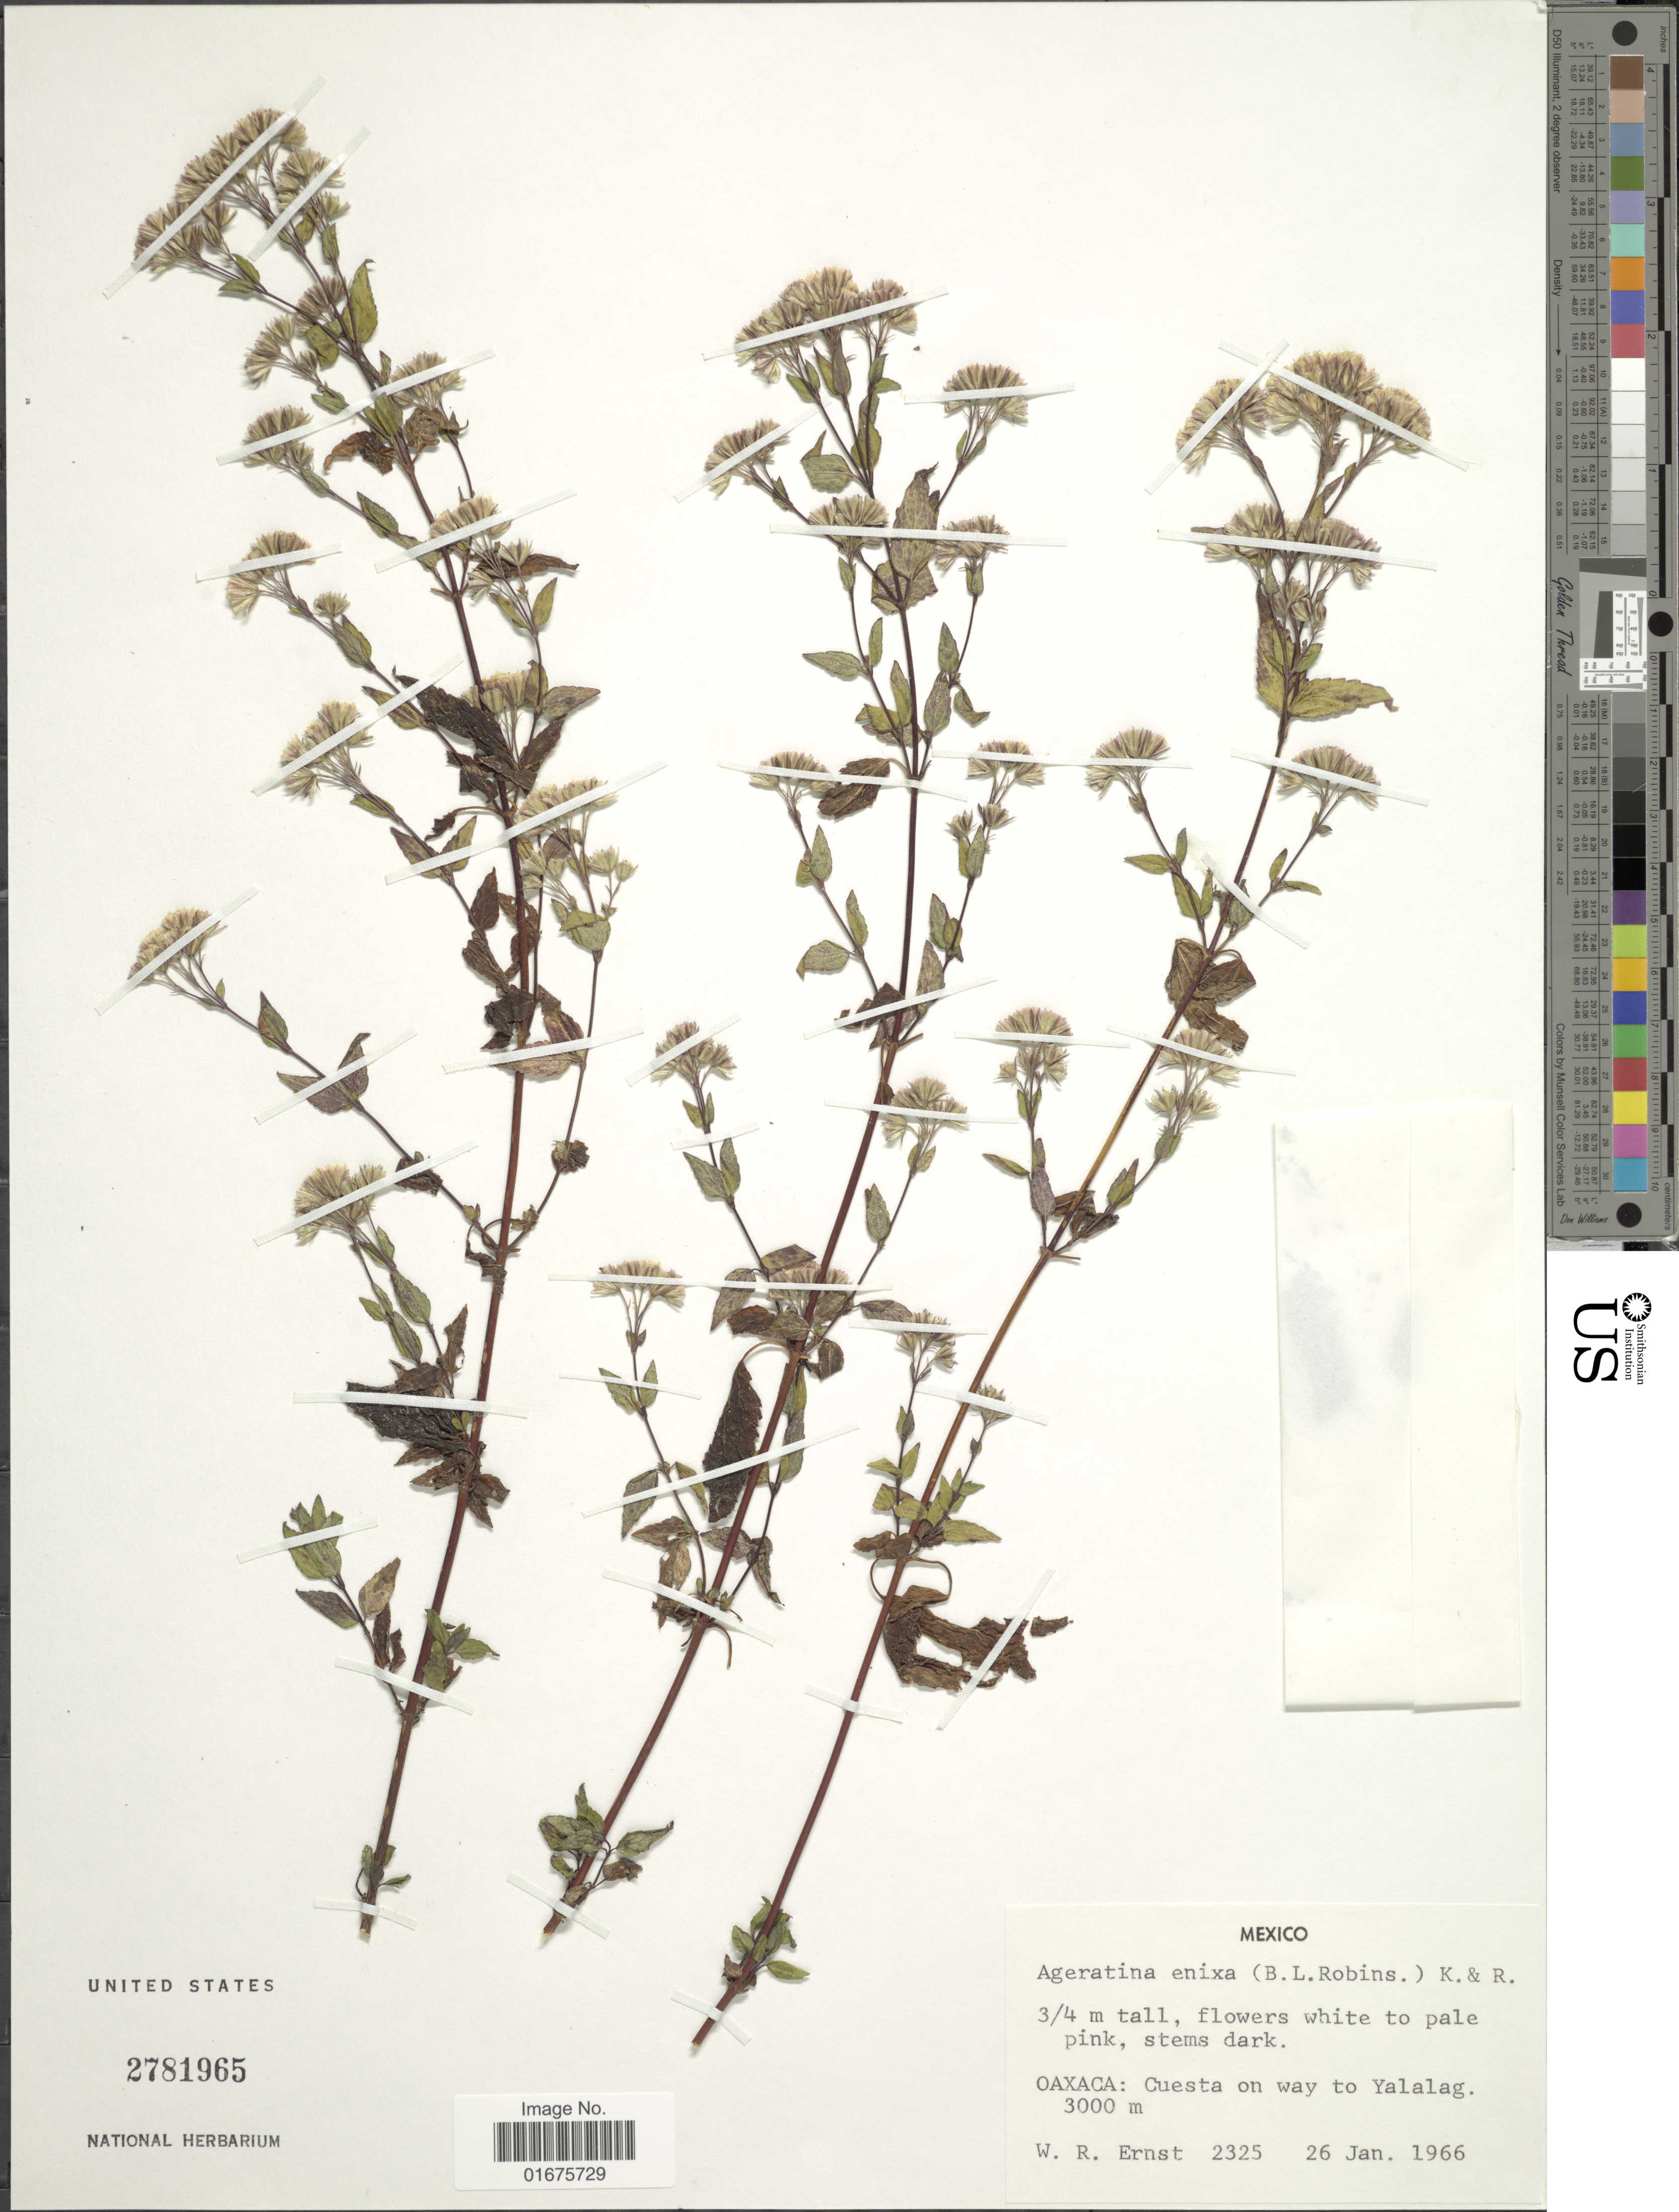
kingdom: Plantae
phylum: Tracheophyta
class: Magnoliopsida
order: Asterales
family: Asteraceae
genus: Ageratina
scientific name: Ageratina enixa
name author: (B.L. Rob.) R.M. King & H. Rob.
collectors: W. R. Ernst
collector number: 2325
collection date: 1966-01-26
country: Mexico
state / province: Oaxaca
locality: Cuesta on way to Yalalag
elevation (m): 3000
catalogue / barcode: US 2781965